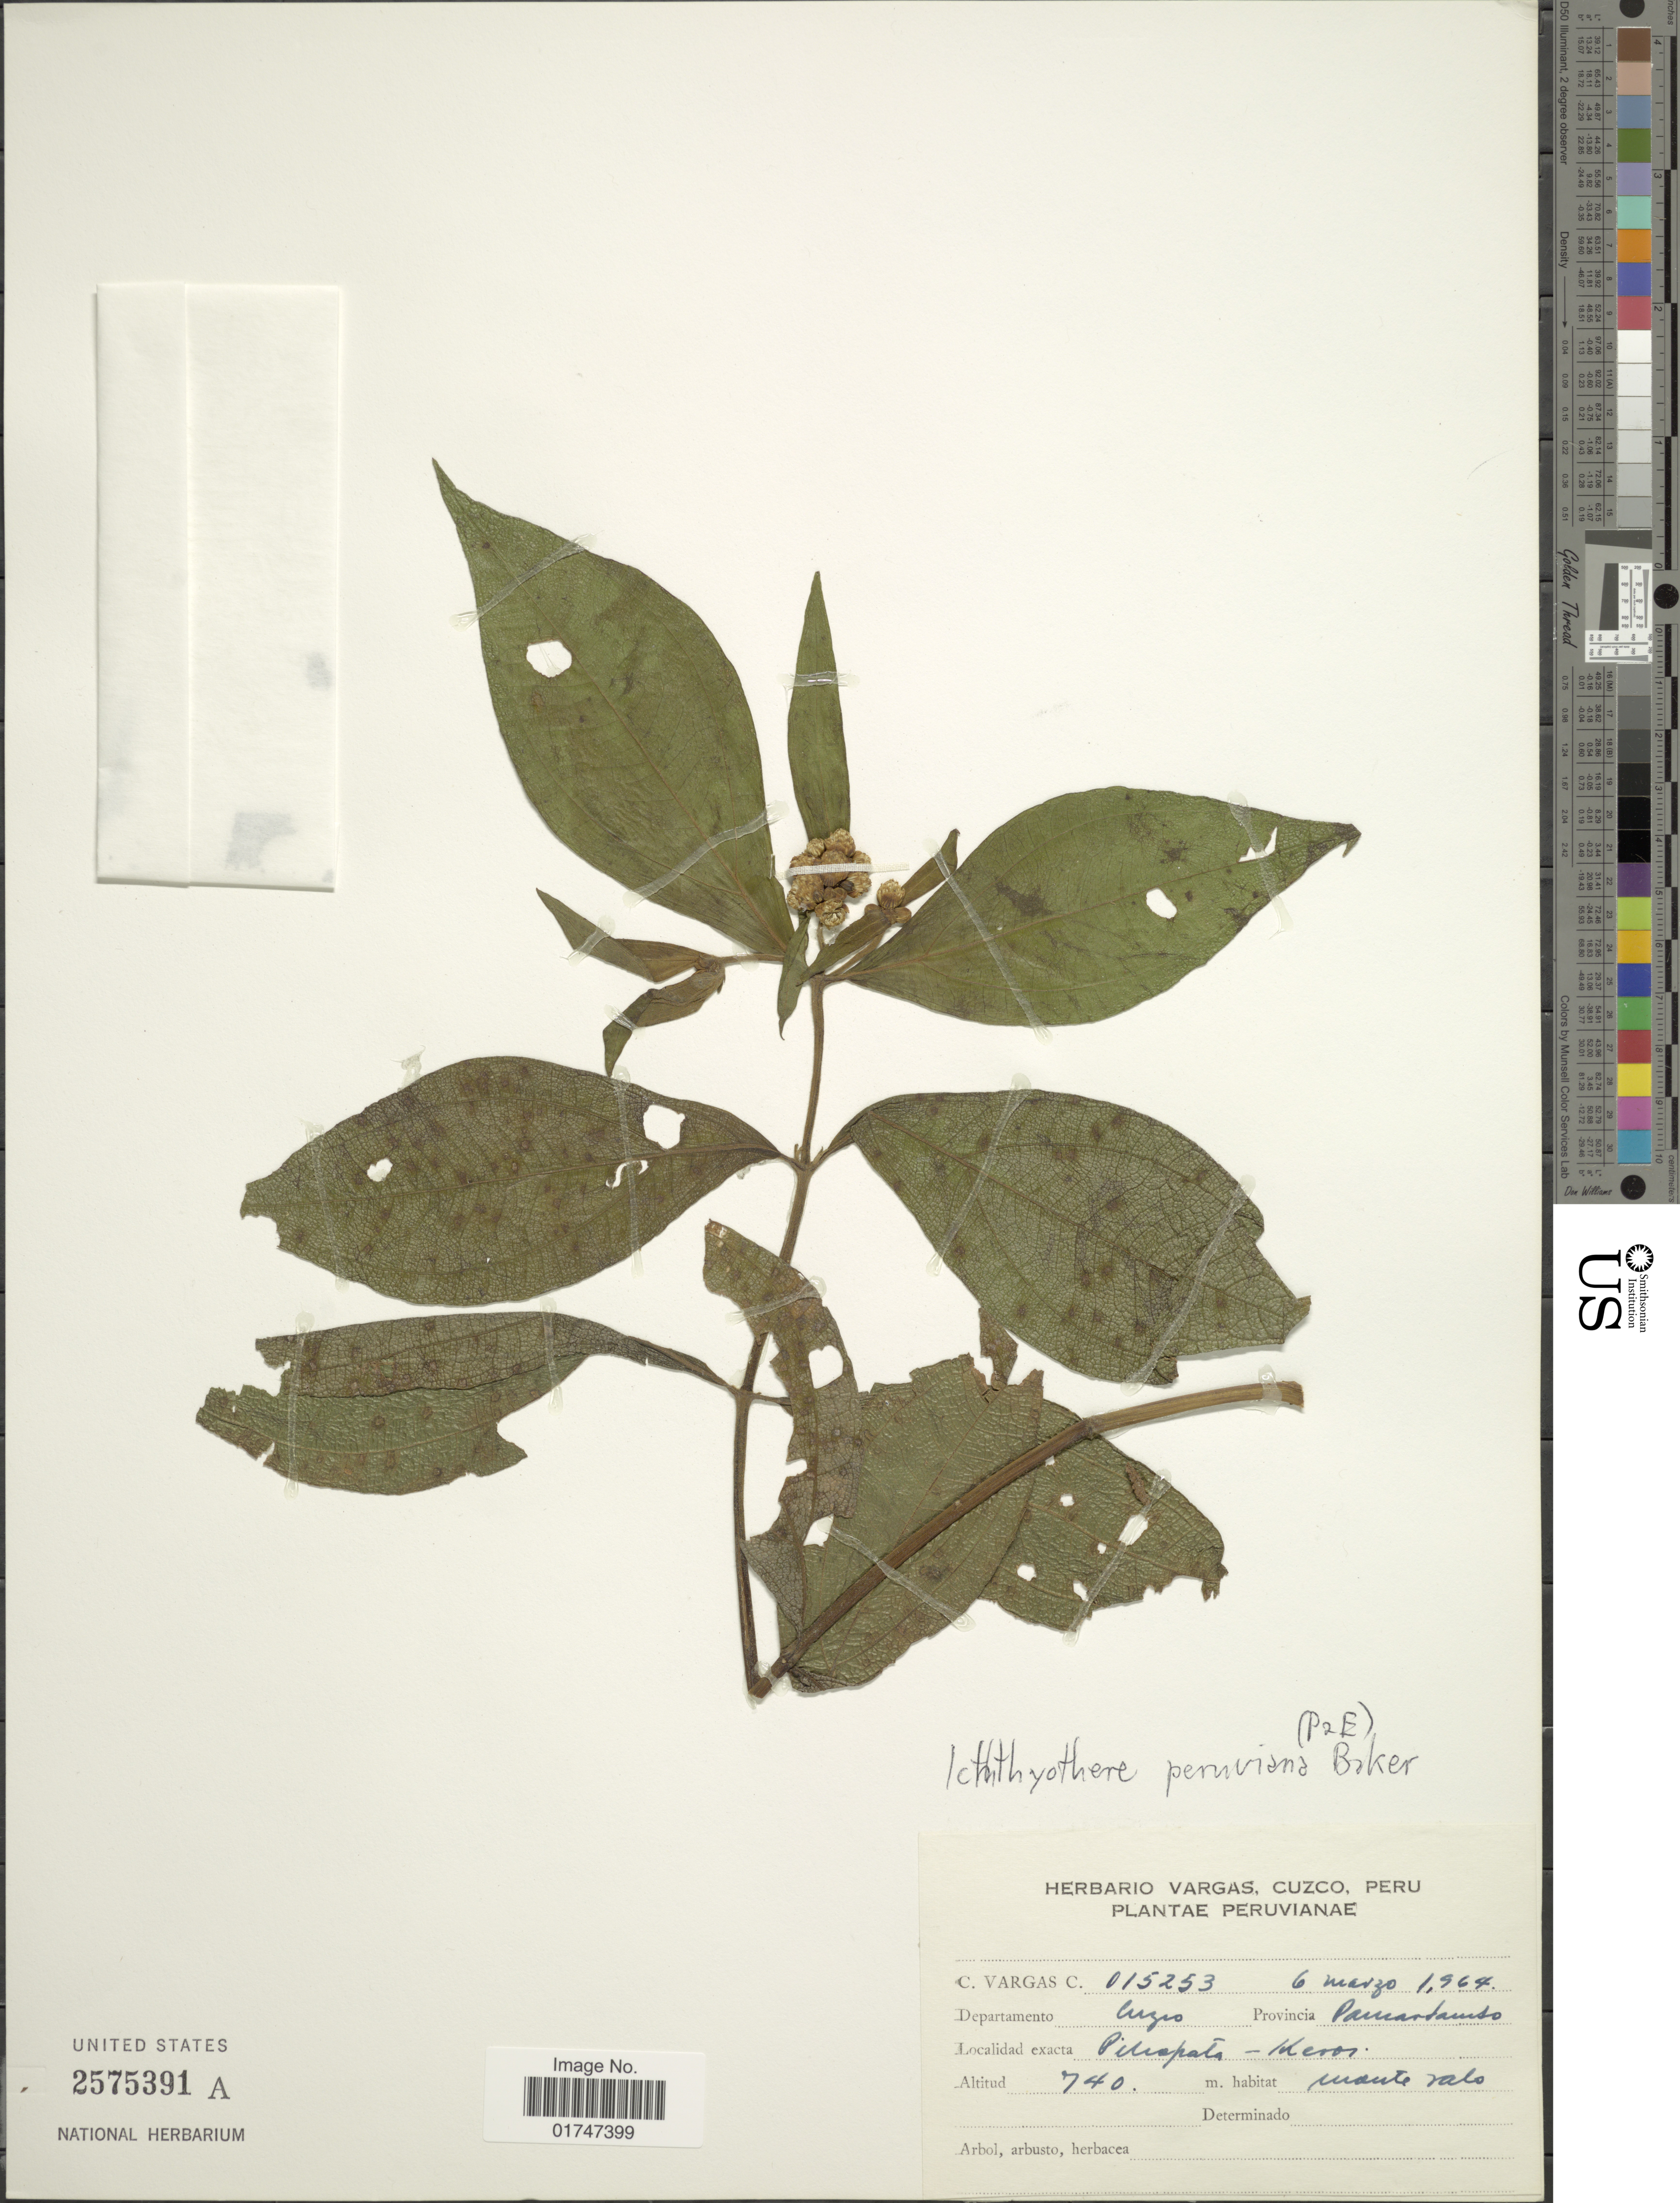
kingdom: Plantae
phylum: Tracheophyta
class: Magnoliopsida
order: Asterales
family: Asteraceae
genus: Ichthyothere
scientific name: Ichthyothere peruviana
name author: Baker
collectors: C. Vargas Calderón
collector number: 015253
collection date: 1964-03-06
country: Peru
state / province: Cusco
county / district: Paucartambo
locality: Pinapata-Keros.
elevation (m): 740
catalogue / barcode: US 2575391A